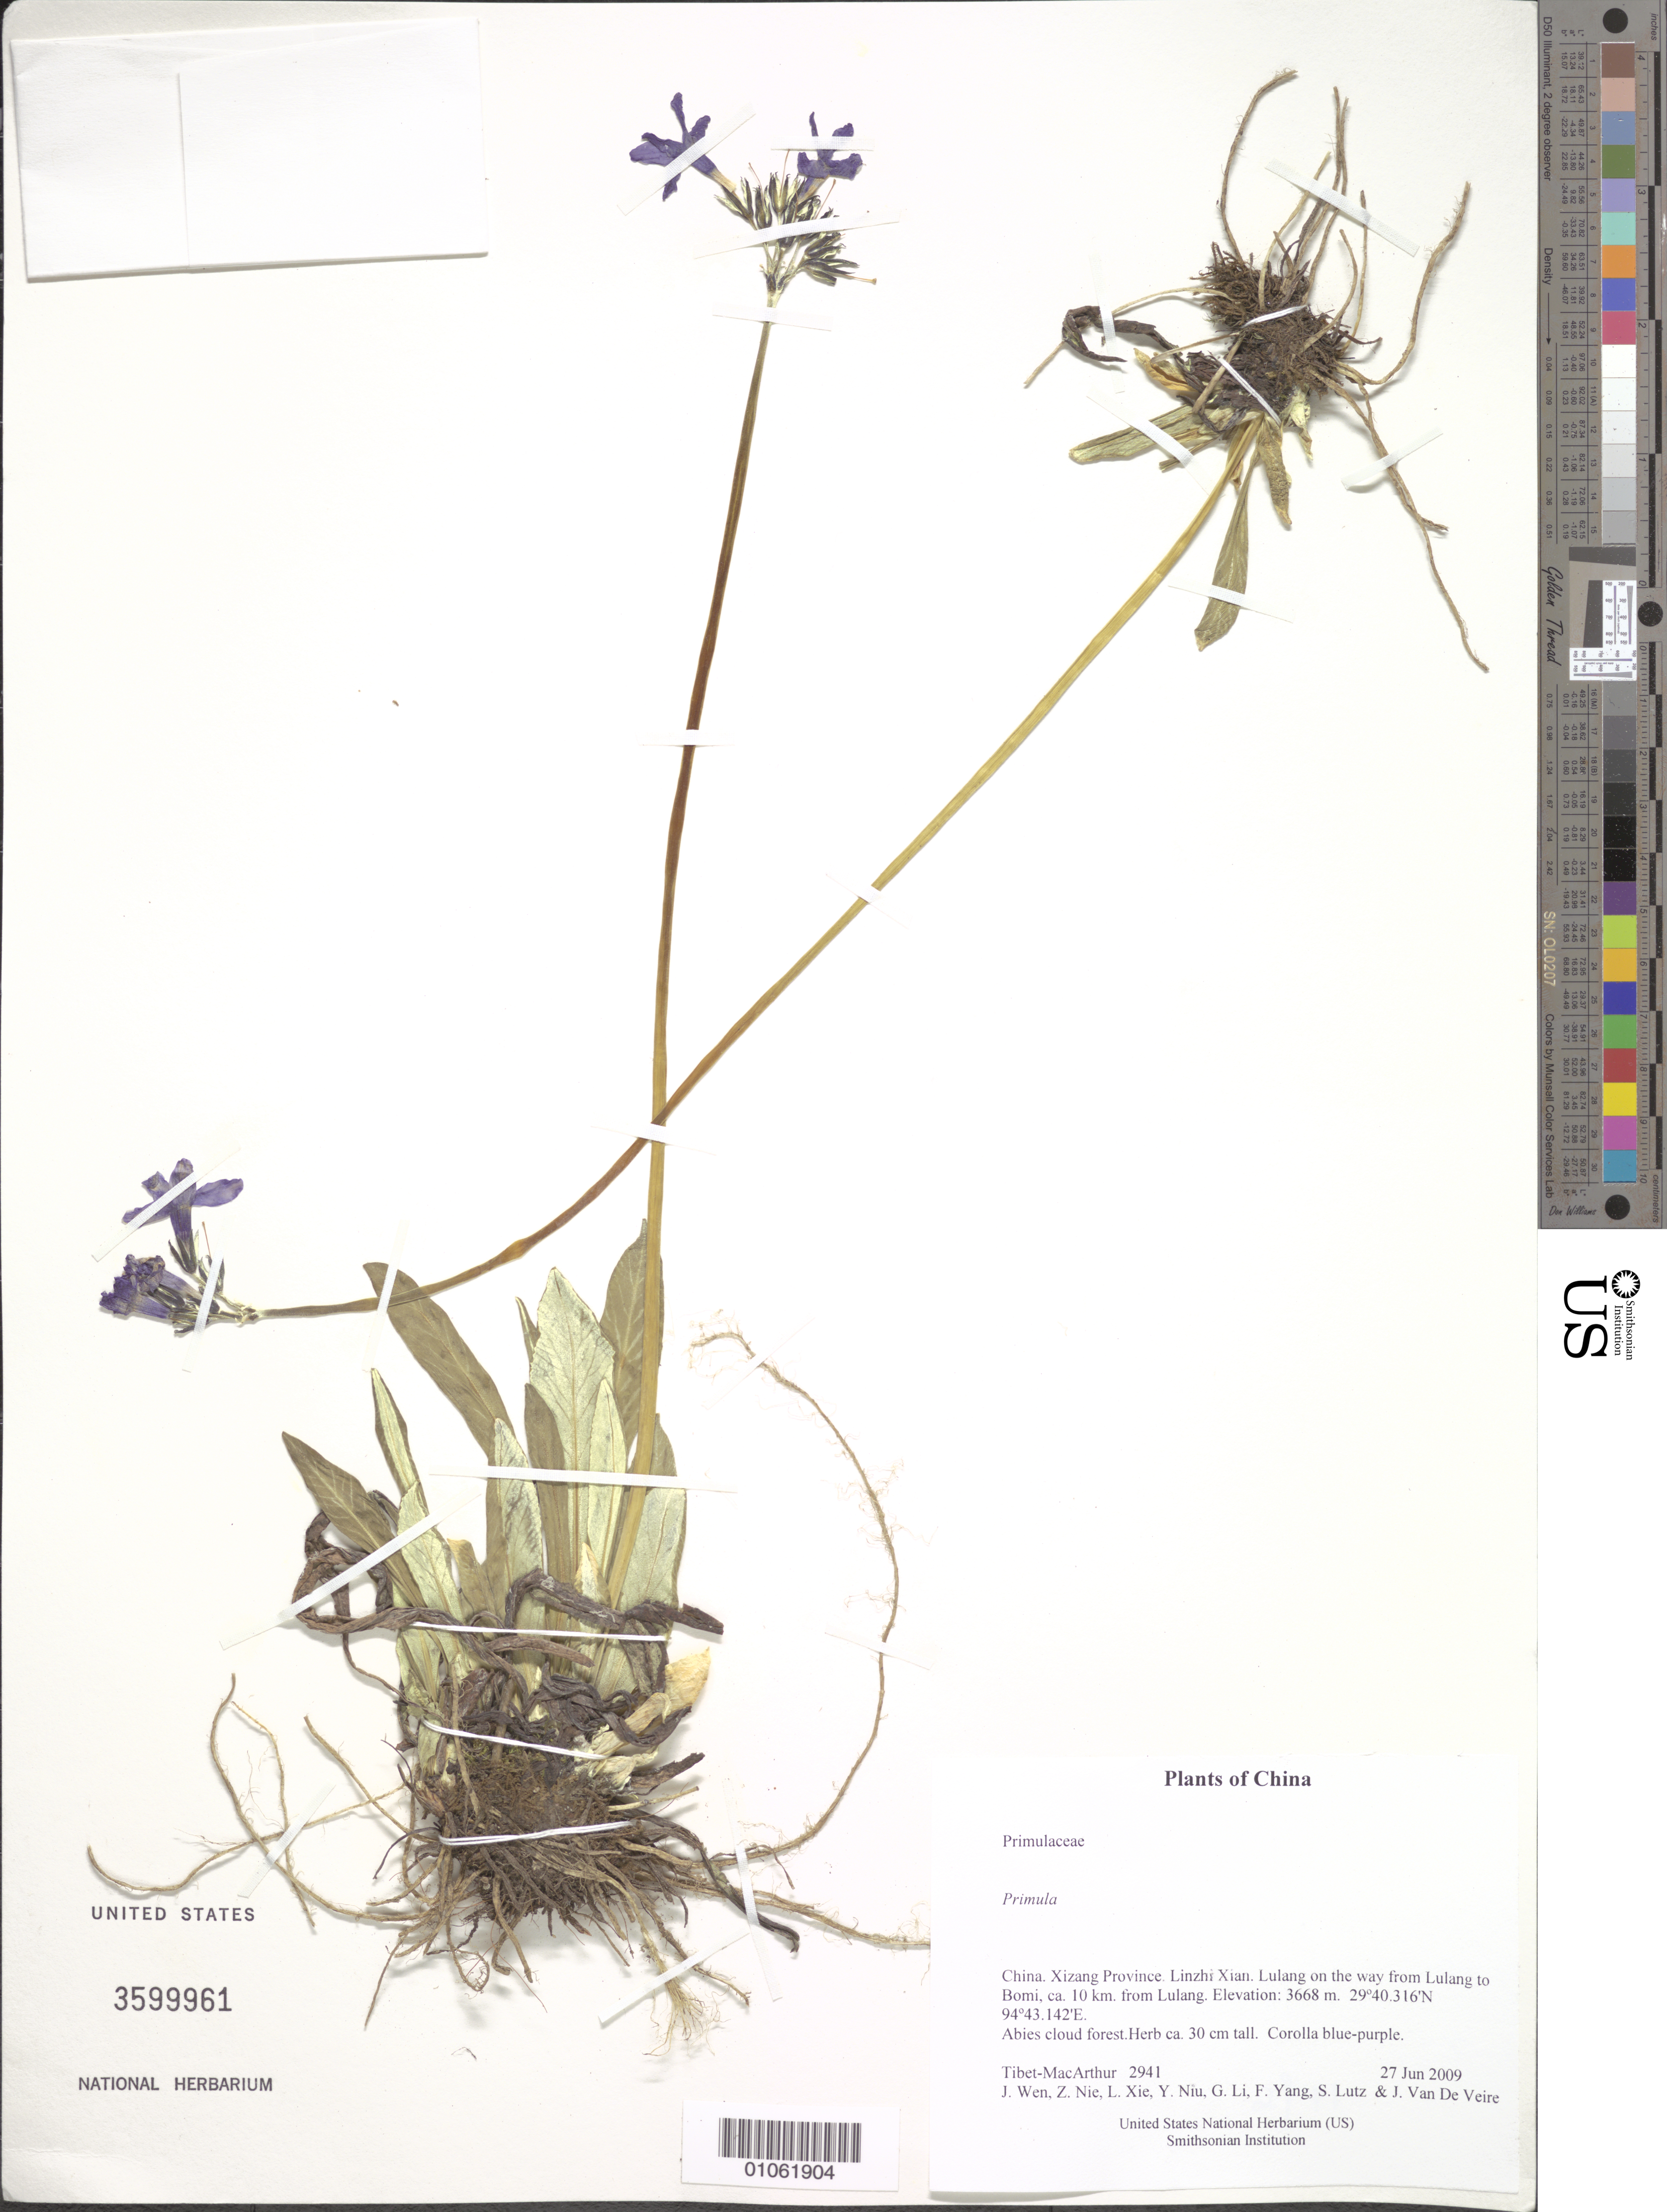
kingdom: Plantae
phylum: Tracheophyta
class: Magnoliopsida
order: Ericales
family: Primulaceae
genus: Primula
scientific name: Primula sp.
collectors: Tibet-MacArthur, J. Wen, Z. Nie, L. Xie, Y. Niu, G. Li, F. Yang, S. Lutz & J. Van De Veire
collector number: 2941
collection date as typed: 27 Jun 2009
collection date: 2009-06-27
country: China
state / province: Xizang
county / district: Linzhi Xian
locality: Lulang on the way from Lulang to Bomi, ca. 10 km. from Lulang.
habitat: Abies cloud forest.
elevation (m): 3668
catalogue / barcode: US 3599961